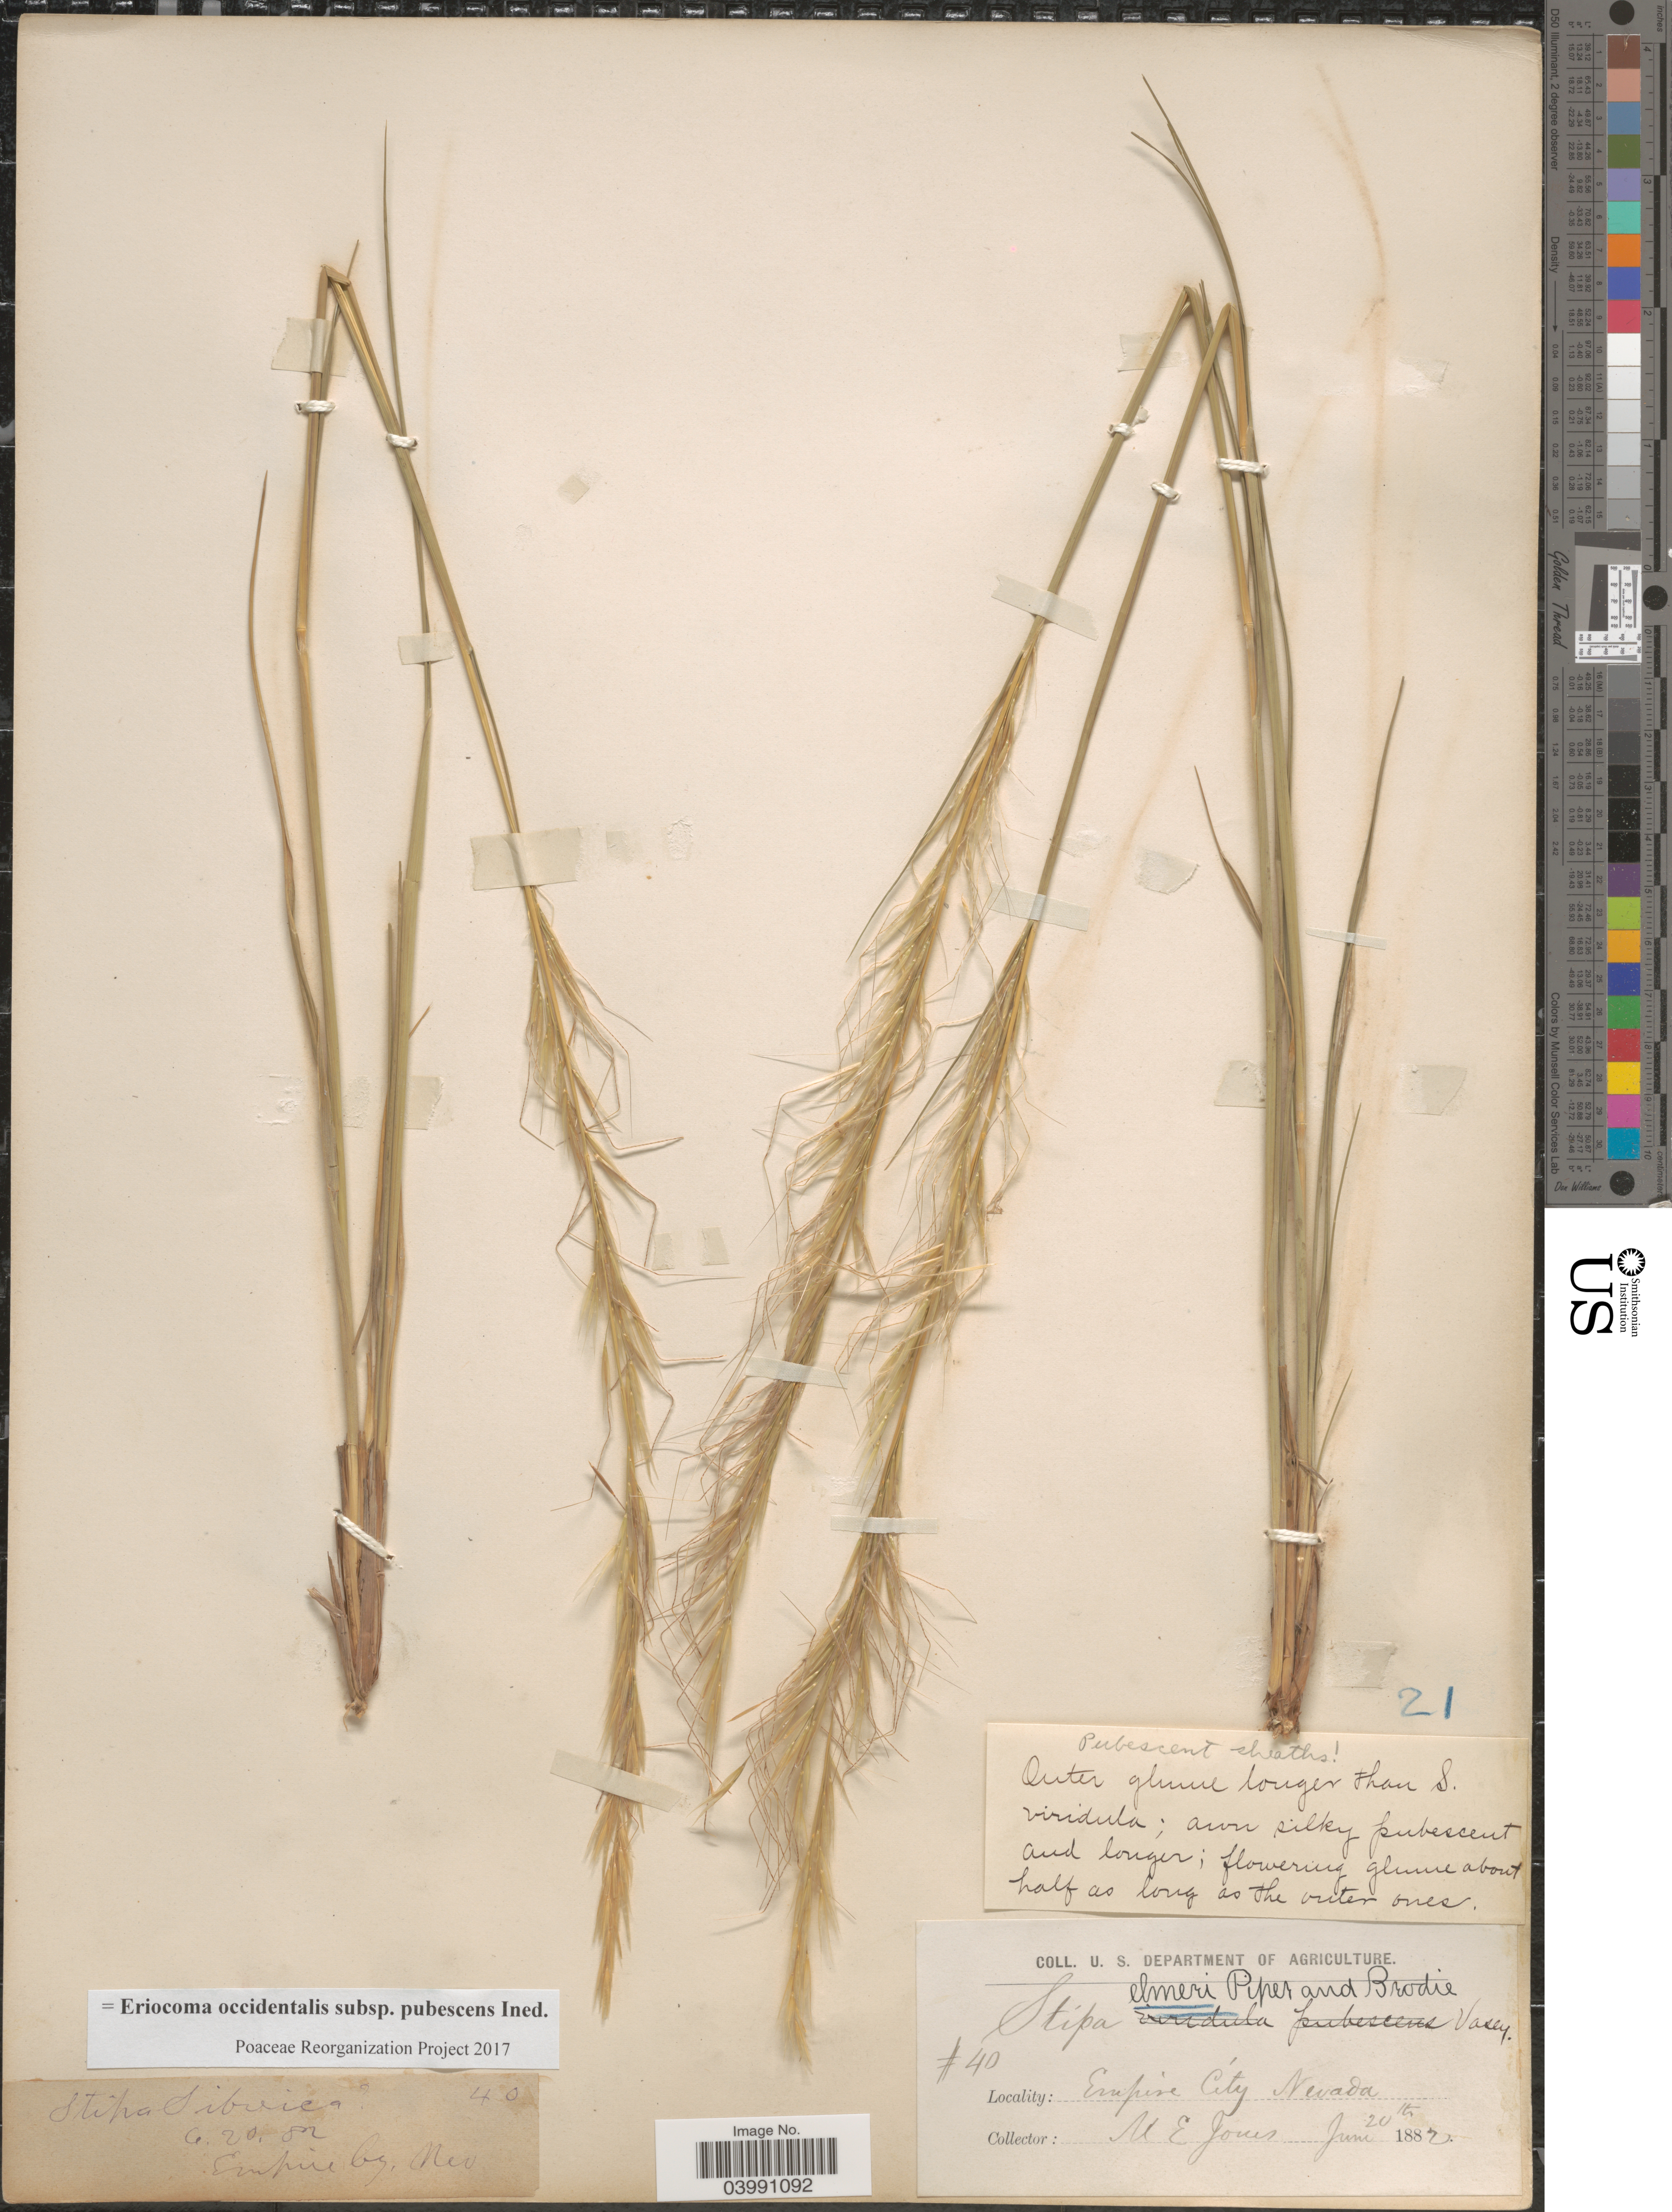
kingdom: Plantae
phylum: Tracheophyta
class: Liliopsida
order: Poales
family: Poaceae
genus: Eriocoma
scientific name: Eriocoma occidentalis subsp. pubescens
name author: (Vasey) Romasch.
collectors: M. E. Jones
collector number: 40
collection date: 1882-06-20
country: United States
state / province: Nevada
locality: Empire City.